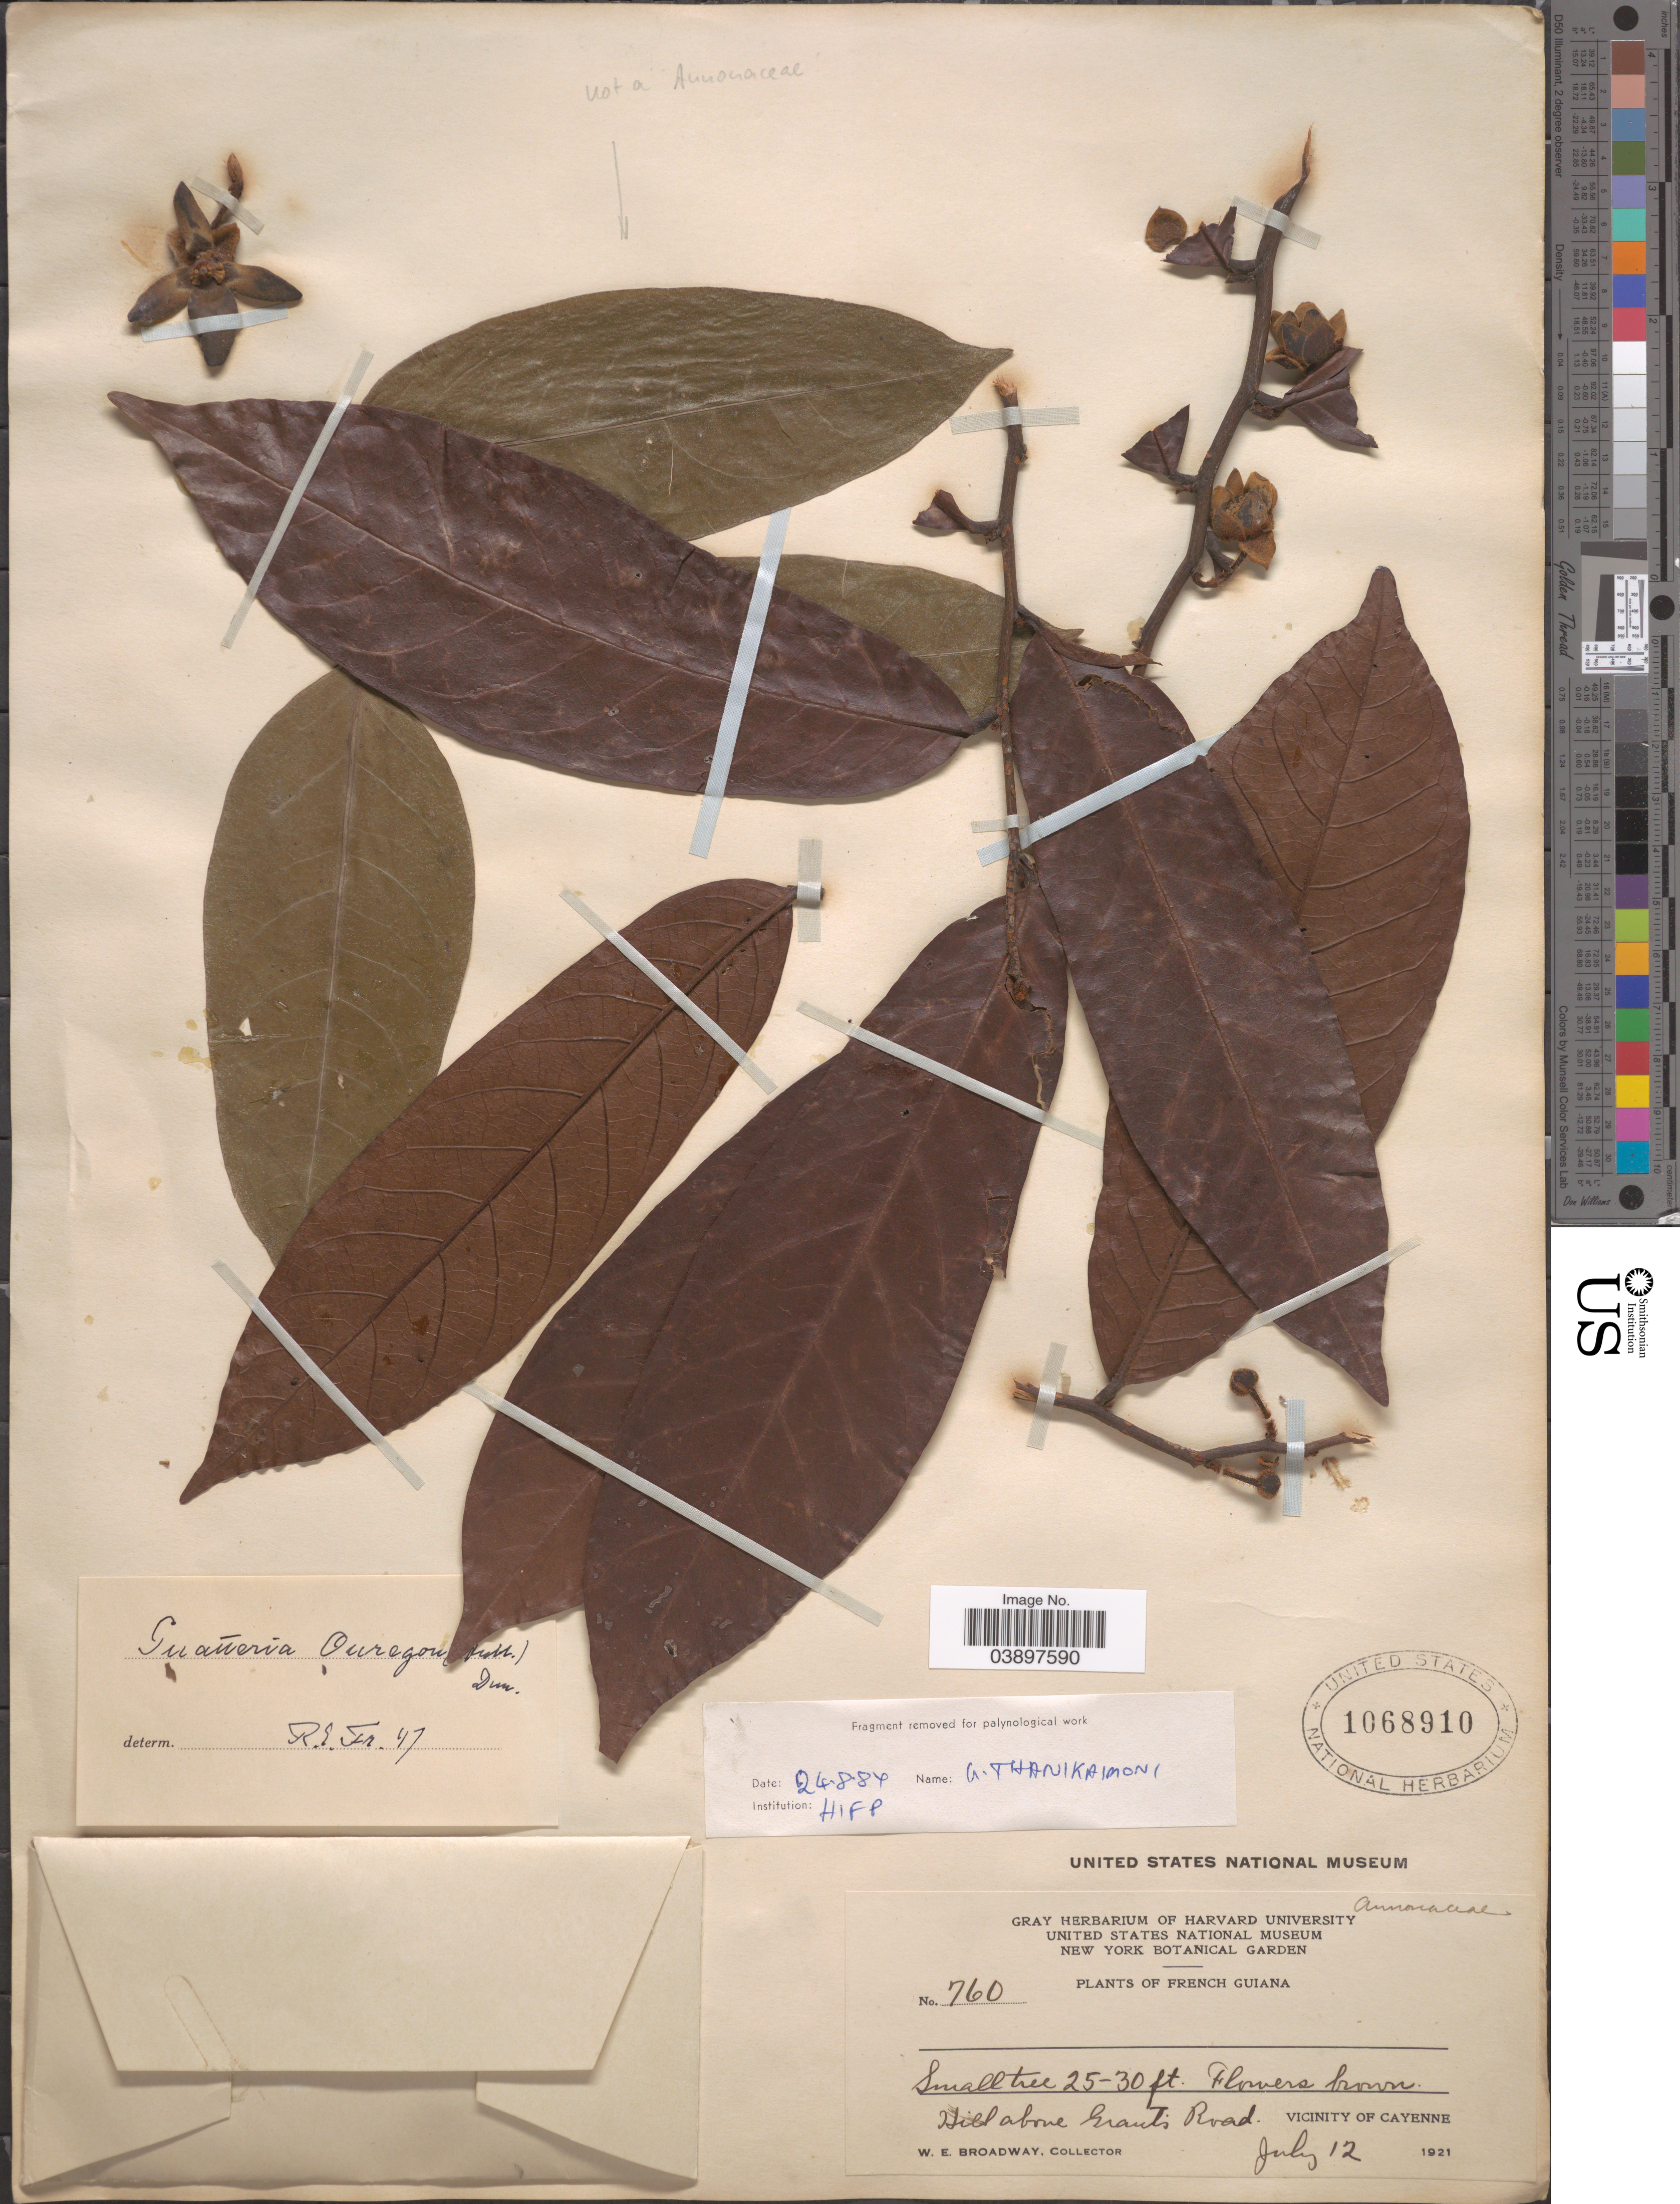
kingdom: Plantae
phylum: Tracheophyta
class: Magnoliopsida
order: Magnoliales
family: Annonaceae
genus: Guatteria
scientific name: Guatteria ouregou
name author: (Aubl.) Dunal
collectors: W. E. Broadway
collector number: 760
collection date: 1921-07-12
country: French Guiana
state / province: Cayenne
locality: Hill above Grants Road. Vicinity of Cayenne.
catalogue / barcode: US 1068910